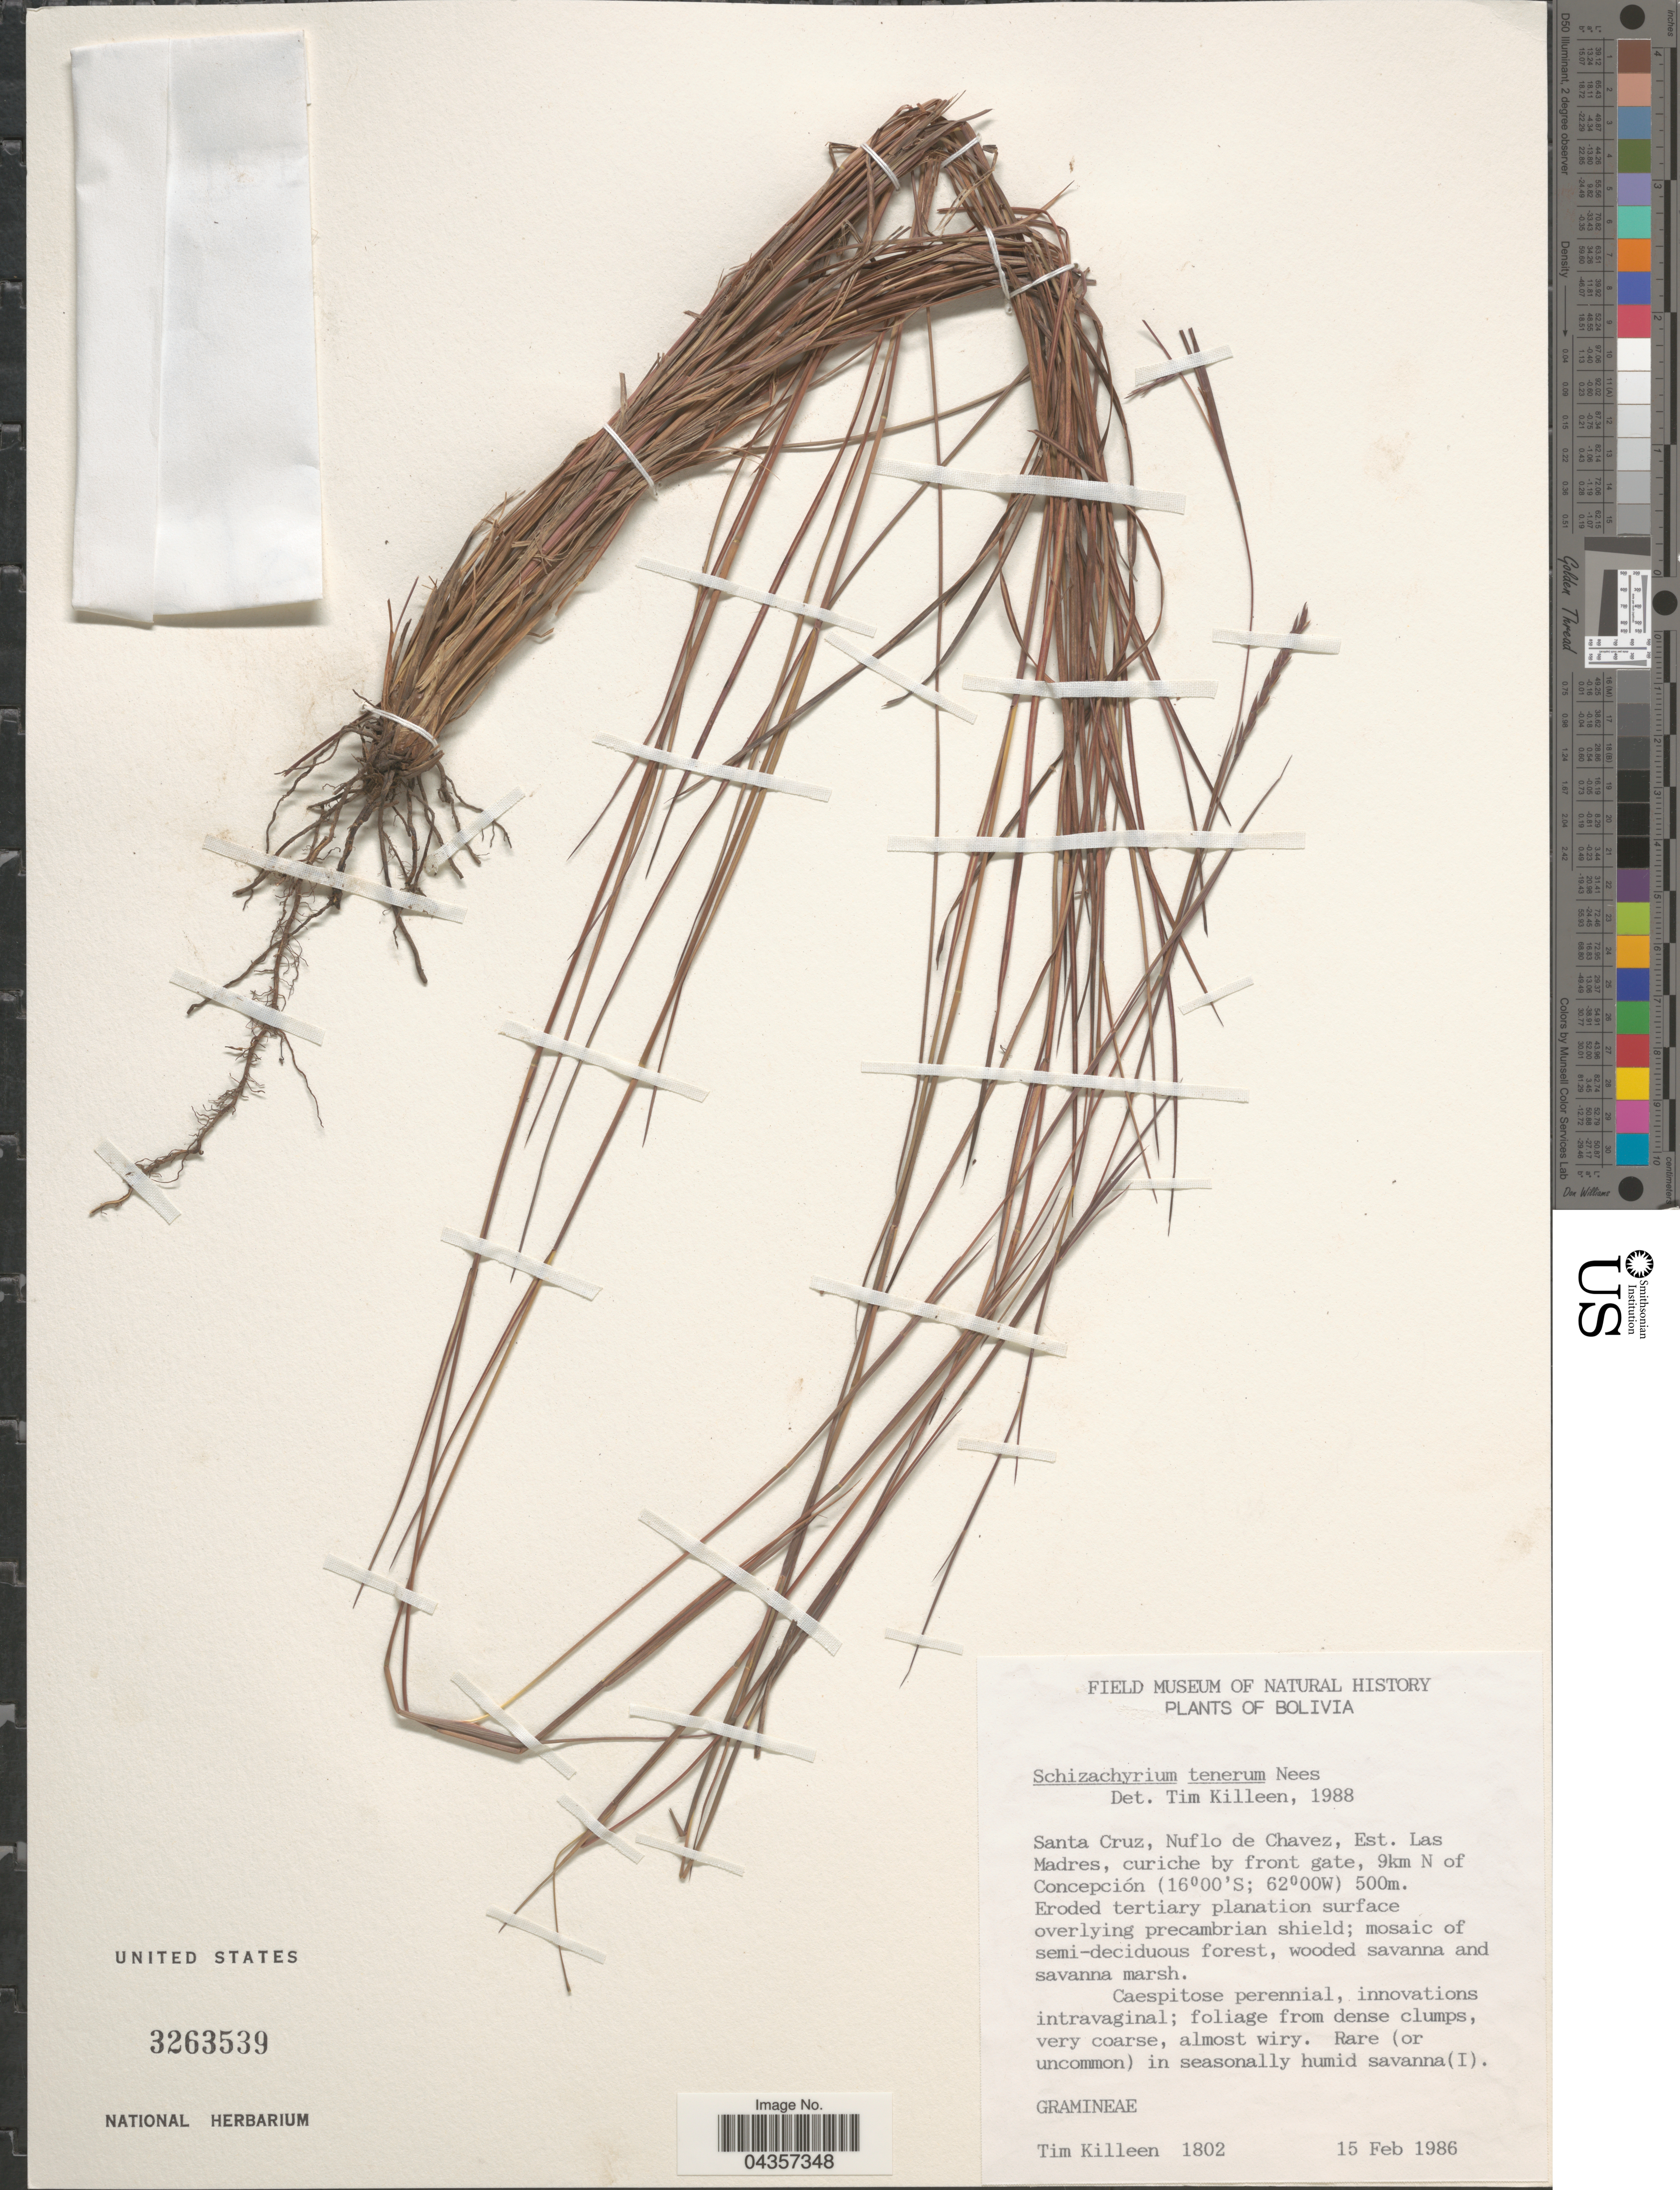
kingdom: Plantae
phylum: Tracheophyta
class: Liliopsida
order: Poales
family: Poaceae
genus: Schizachyrium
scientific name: Schizachyrium tenerum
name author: Nees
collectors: T. J. Killeen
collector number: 1802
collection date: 1986-02-15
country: Bolivia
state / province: Santa Cruz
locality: Nuflo de Chavez, Est. Las Madres, curiche by front gate, 9km N of Concepción.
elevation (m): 500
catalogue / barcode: US 3263539